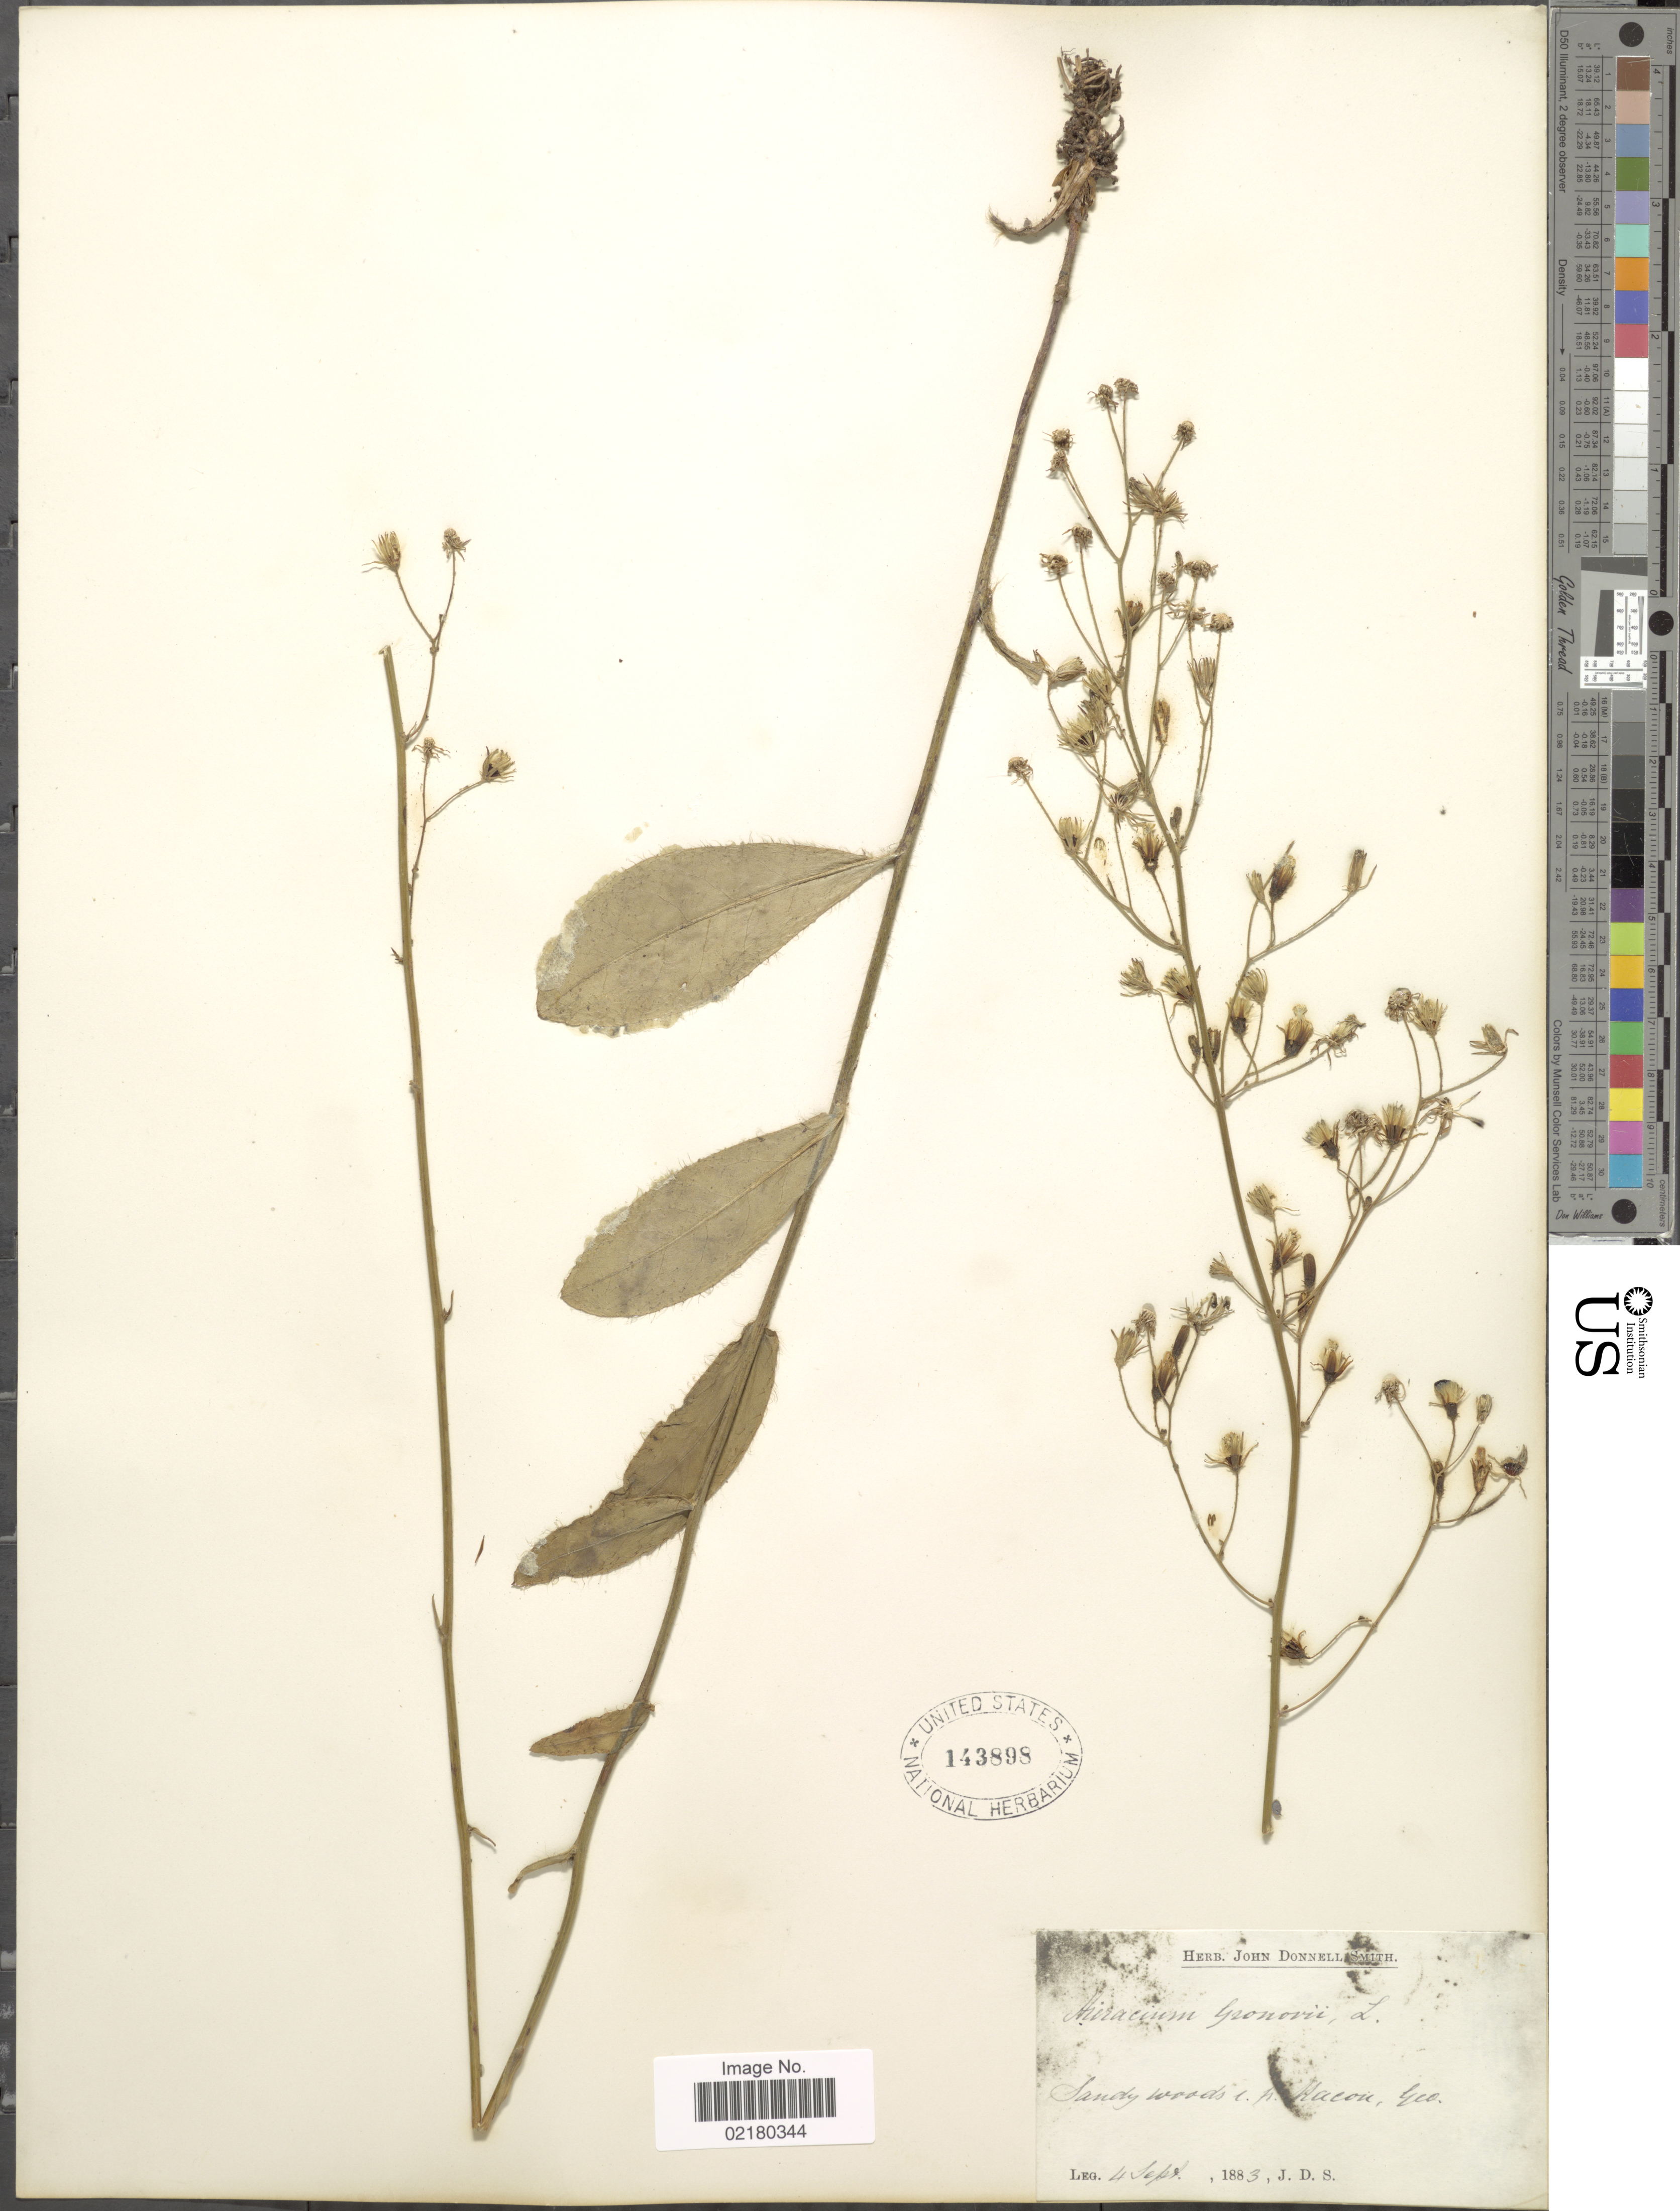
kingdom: Plantae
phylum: Tracheophyta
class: Magnoliopsida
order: Asterales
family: Asteraceae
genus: Hieracium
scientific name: Hieracium gronovii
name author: L.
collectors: J. Donnell Smith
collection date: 1883-09-04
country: United States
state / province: Georgia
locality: Macon.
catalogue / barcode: US 143898